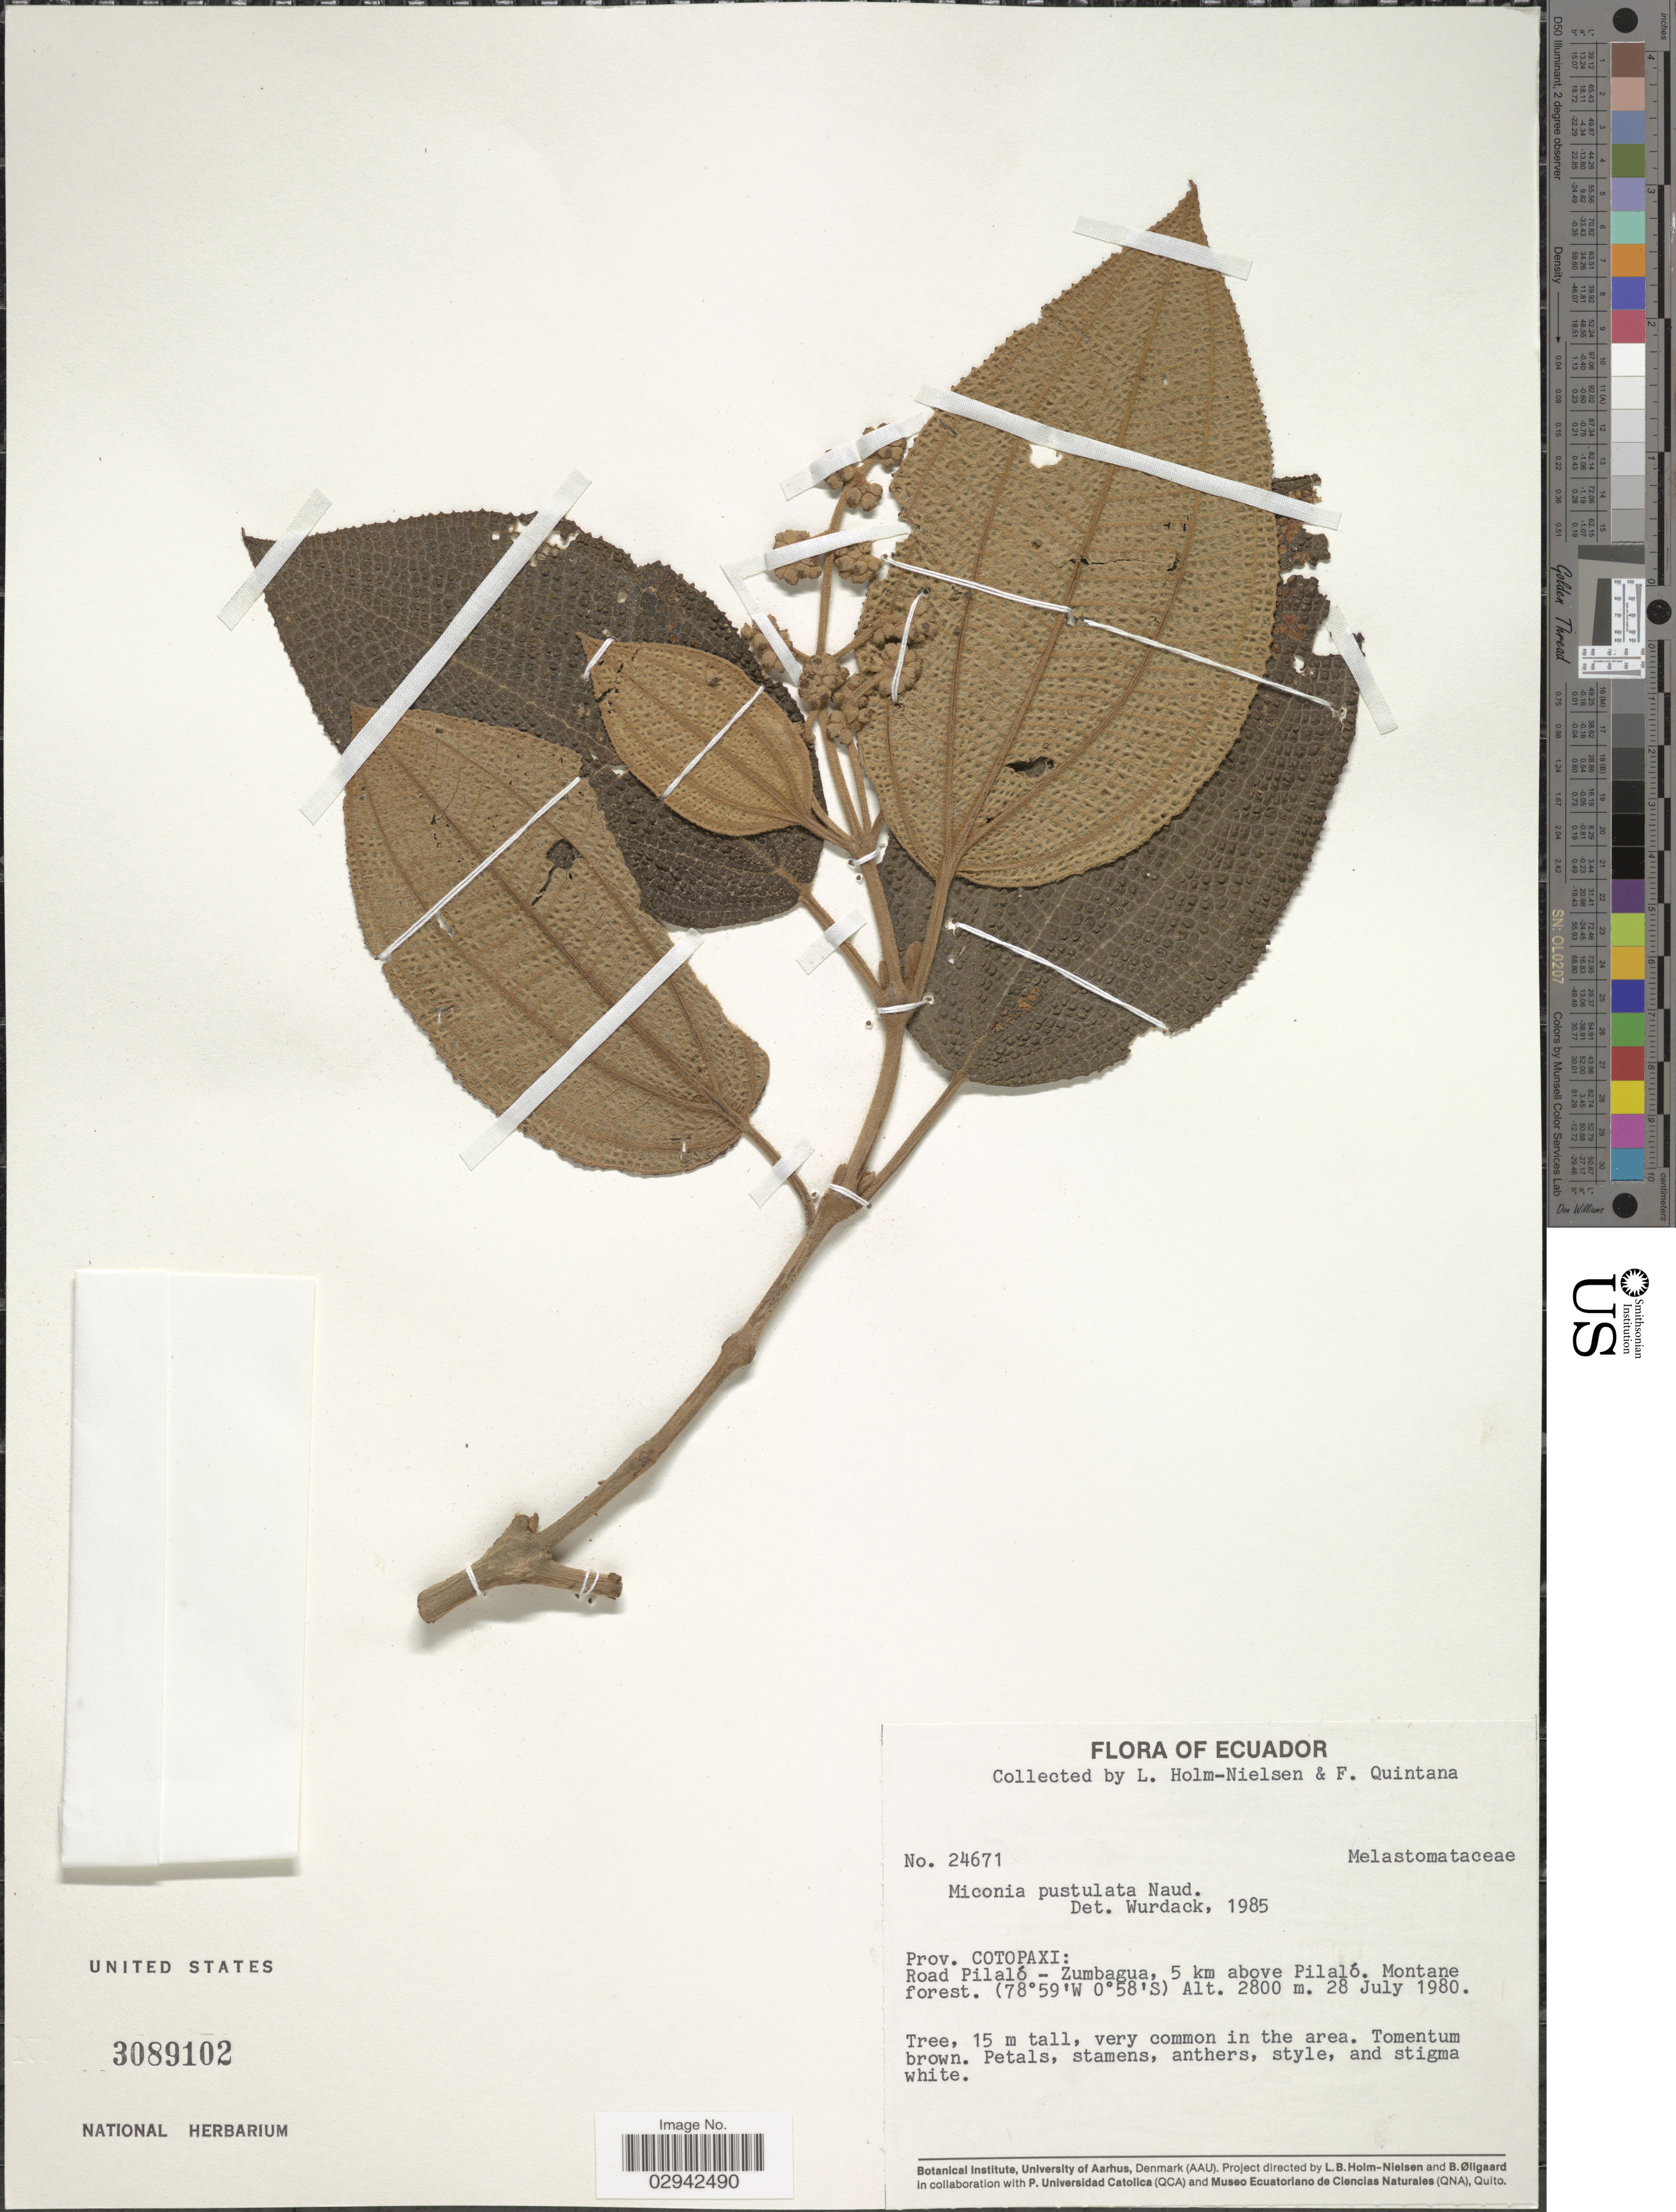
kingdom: Plantae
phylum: Tracheophyta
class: Magnoliopsida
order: Myrtales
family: Melastomataceae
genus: Miconia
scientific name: Miconia pustulata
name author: Naudin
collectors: L. Holm-Nielsen & F. Quintana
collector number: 24671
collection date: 1980-07-28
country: Ecuador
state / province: Cotopaxi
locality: Road Pilaló - Zumbagua, 5 km above Pilaló.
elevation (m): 2800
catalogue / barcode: US 3089102